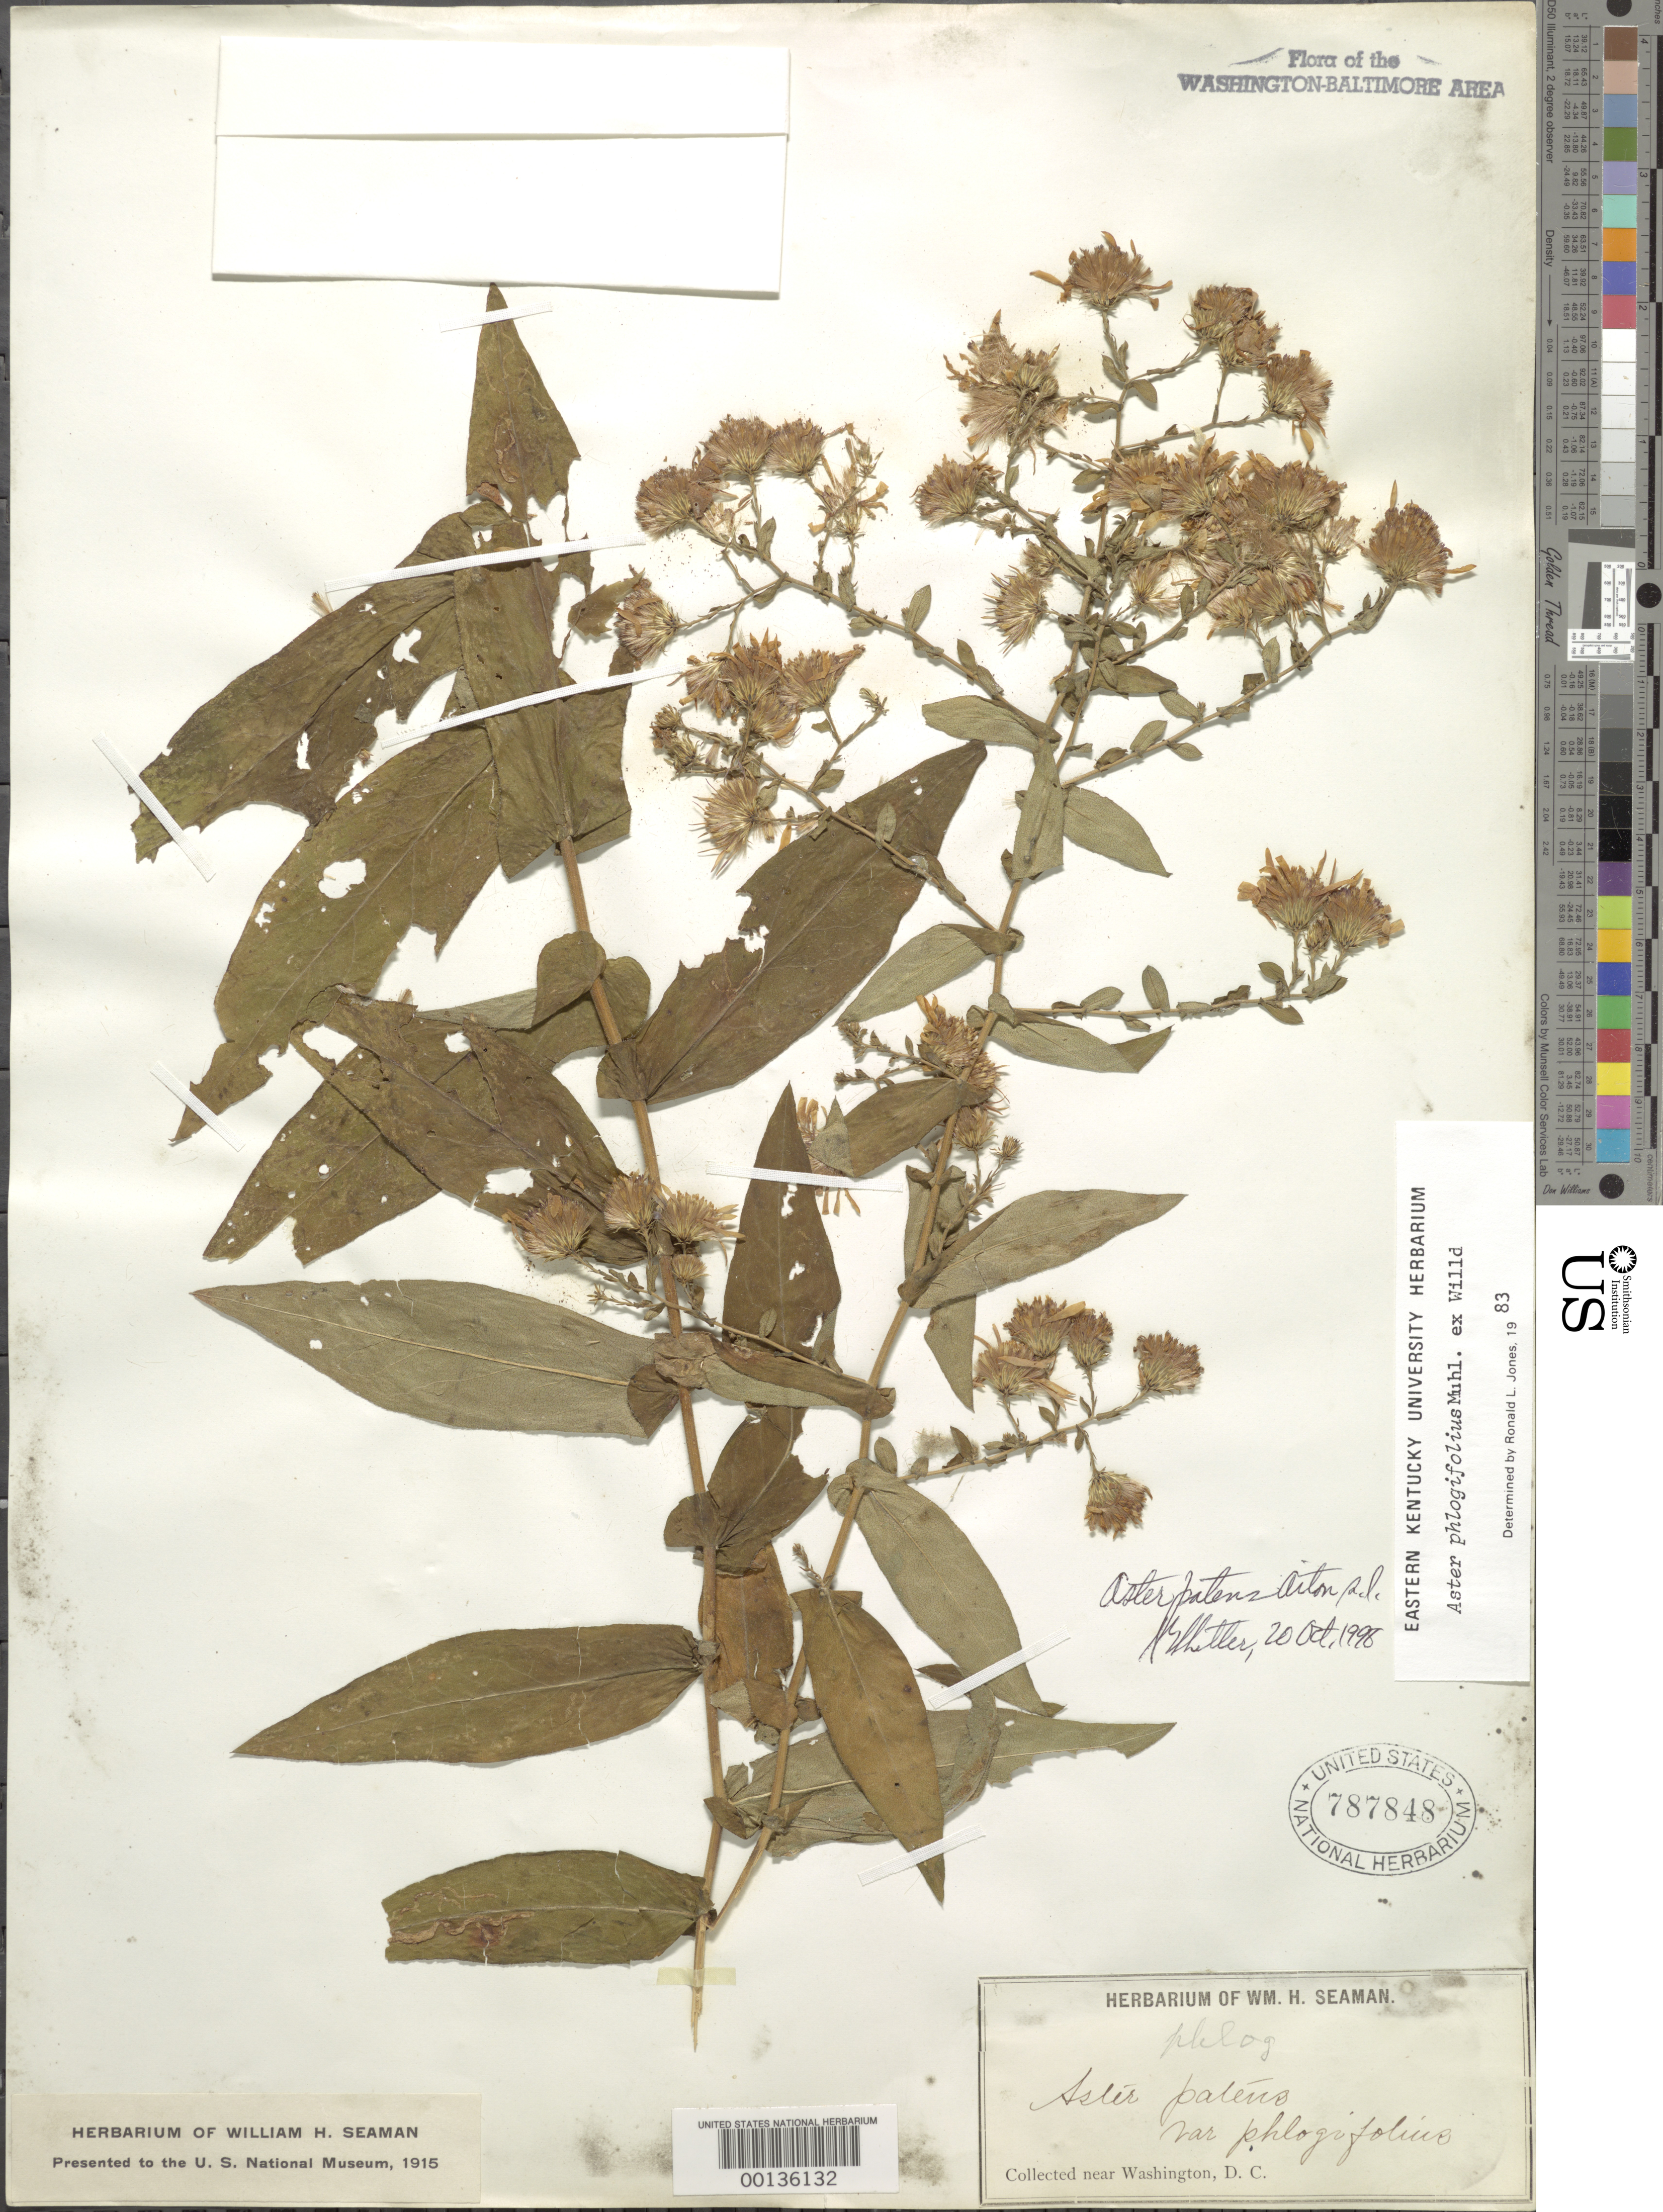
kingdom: Plantae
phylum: Tracheophyta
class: Magnoliopsida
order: Asterales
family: Asteraceae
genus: Symphyotrichum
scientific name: Symphyotrichum phlogifolium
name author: (Muhl. ex Willd.) G.L. Nesom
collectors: W. Seaman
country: United States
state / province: District of Columbia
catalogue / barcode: US 787848